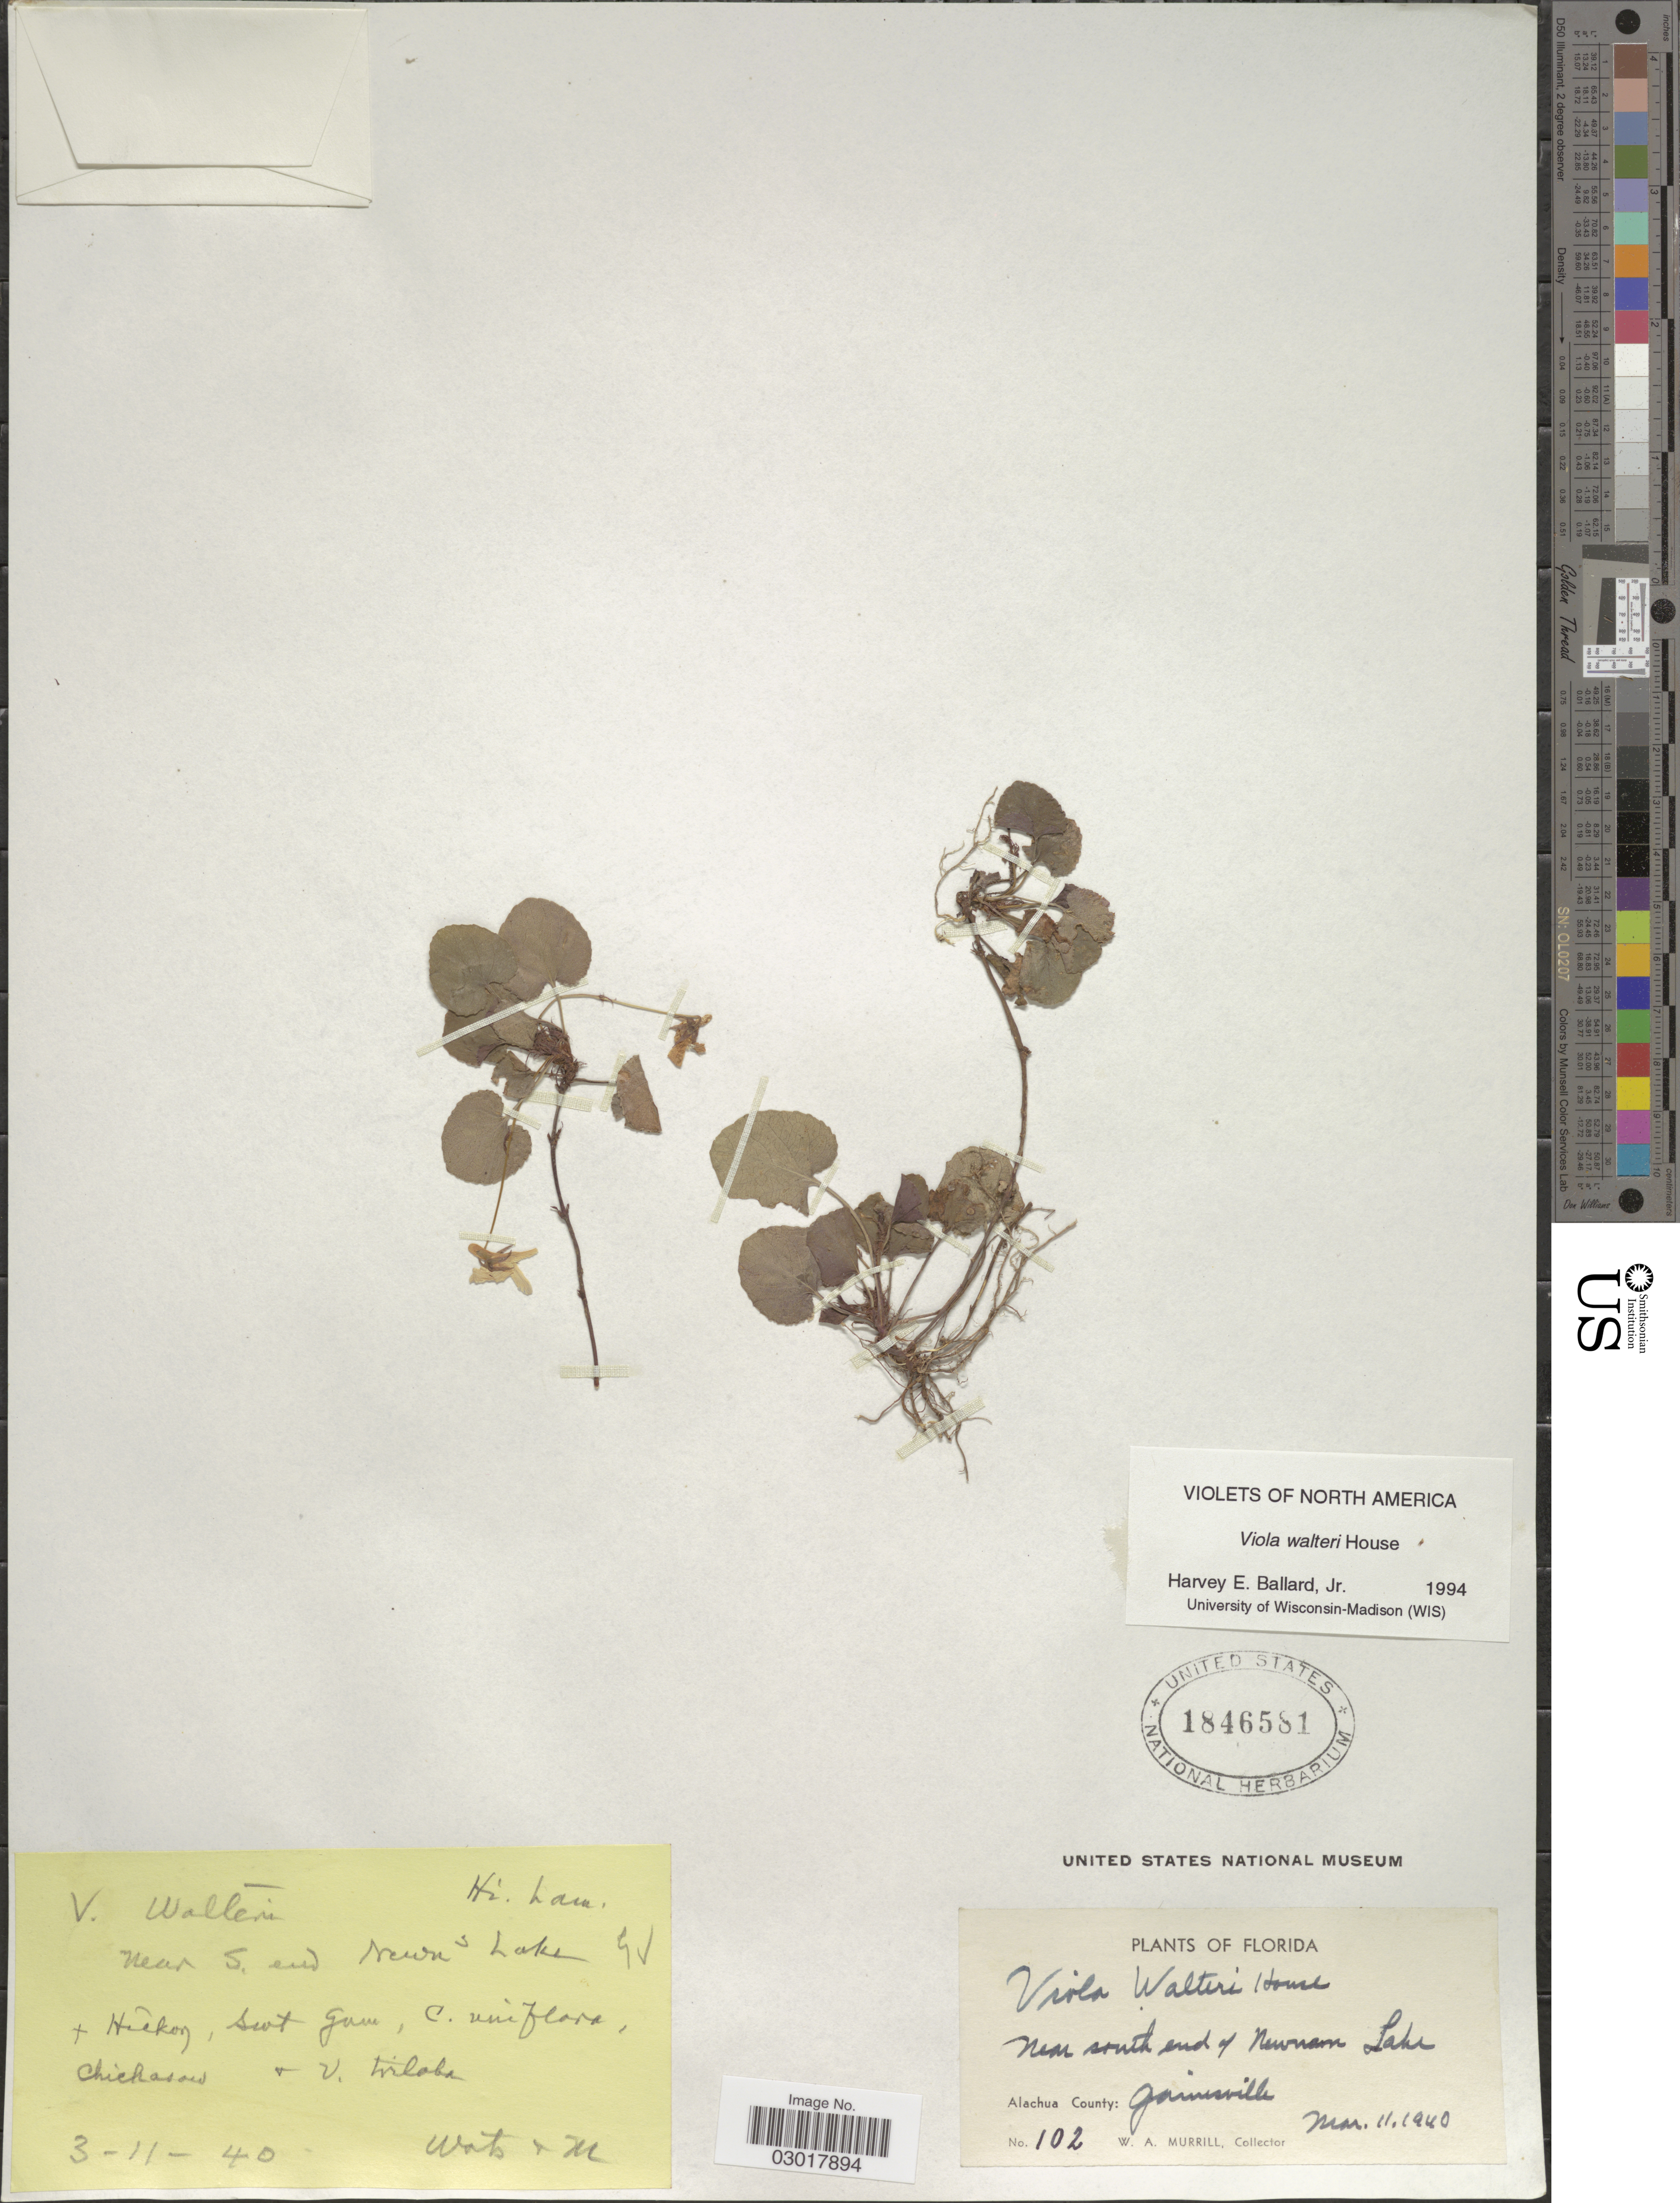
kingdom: Plantae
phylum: Tracheophyta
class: Magnoliopsida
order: Malpighiales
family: Violaceae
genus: Viola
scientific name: Viola walteri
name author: House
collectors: W. A. Murrill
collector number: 102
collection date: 1940-03-11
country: United States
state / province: Florida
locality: Near south end of Newnans Lake. Alachua County: Gainesville.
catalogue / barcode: US 1846581